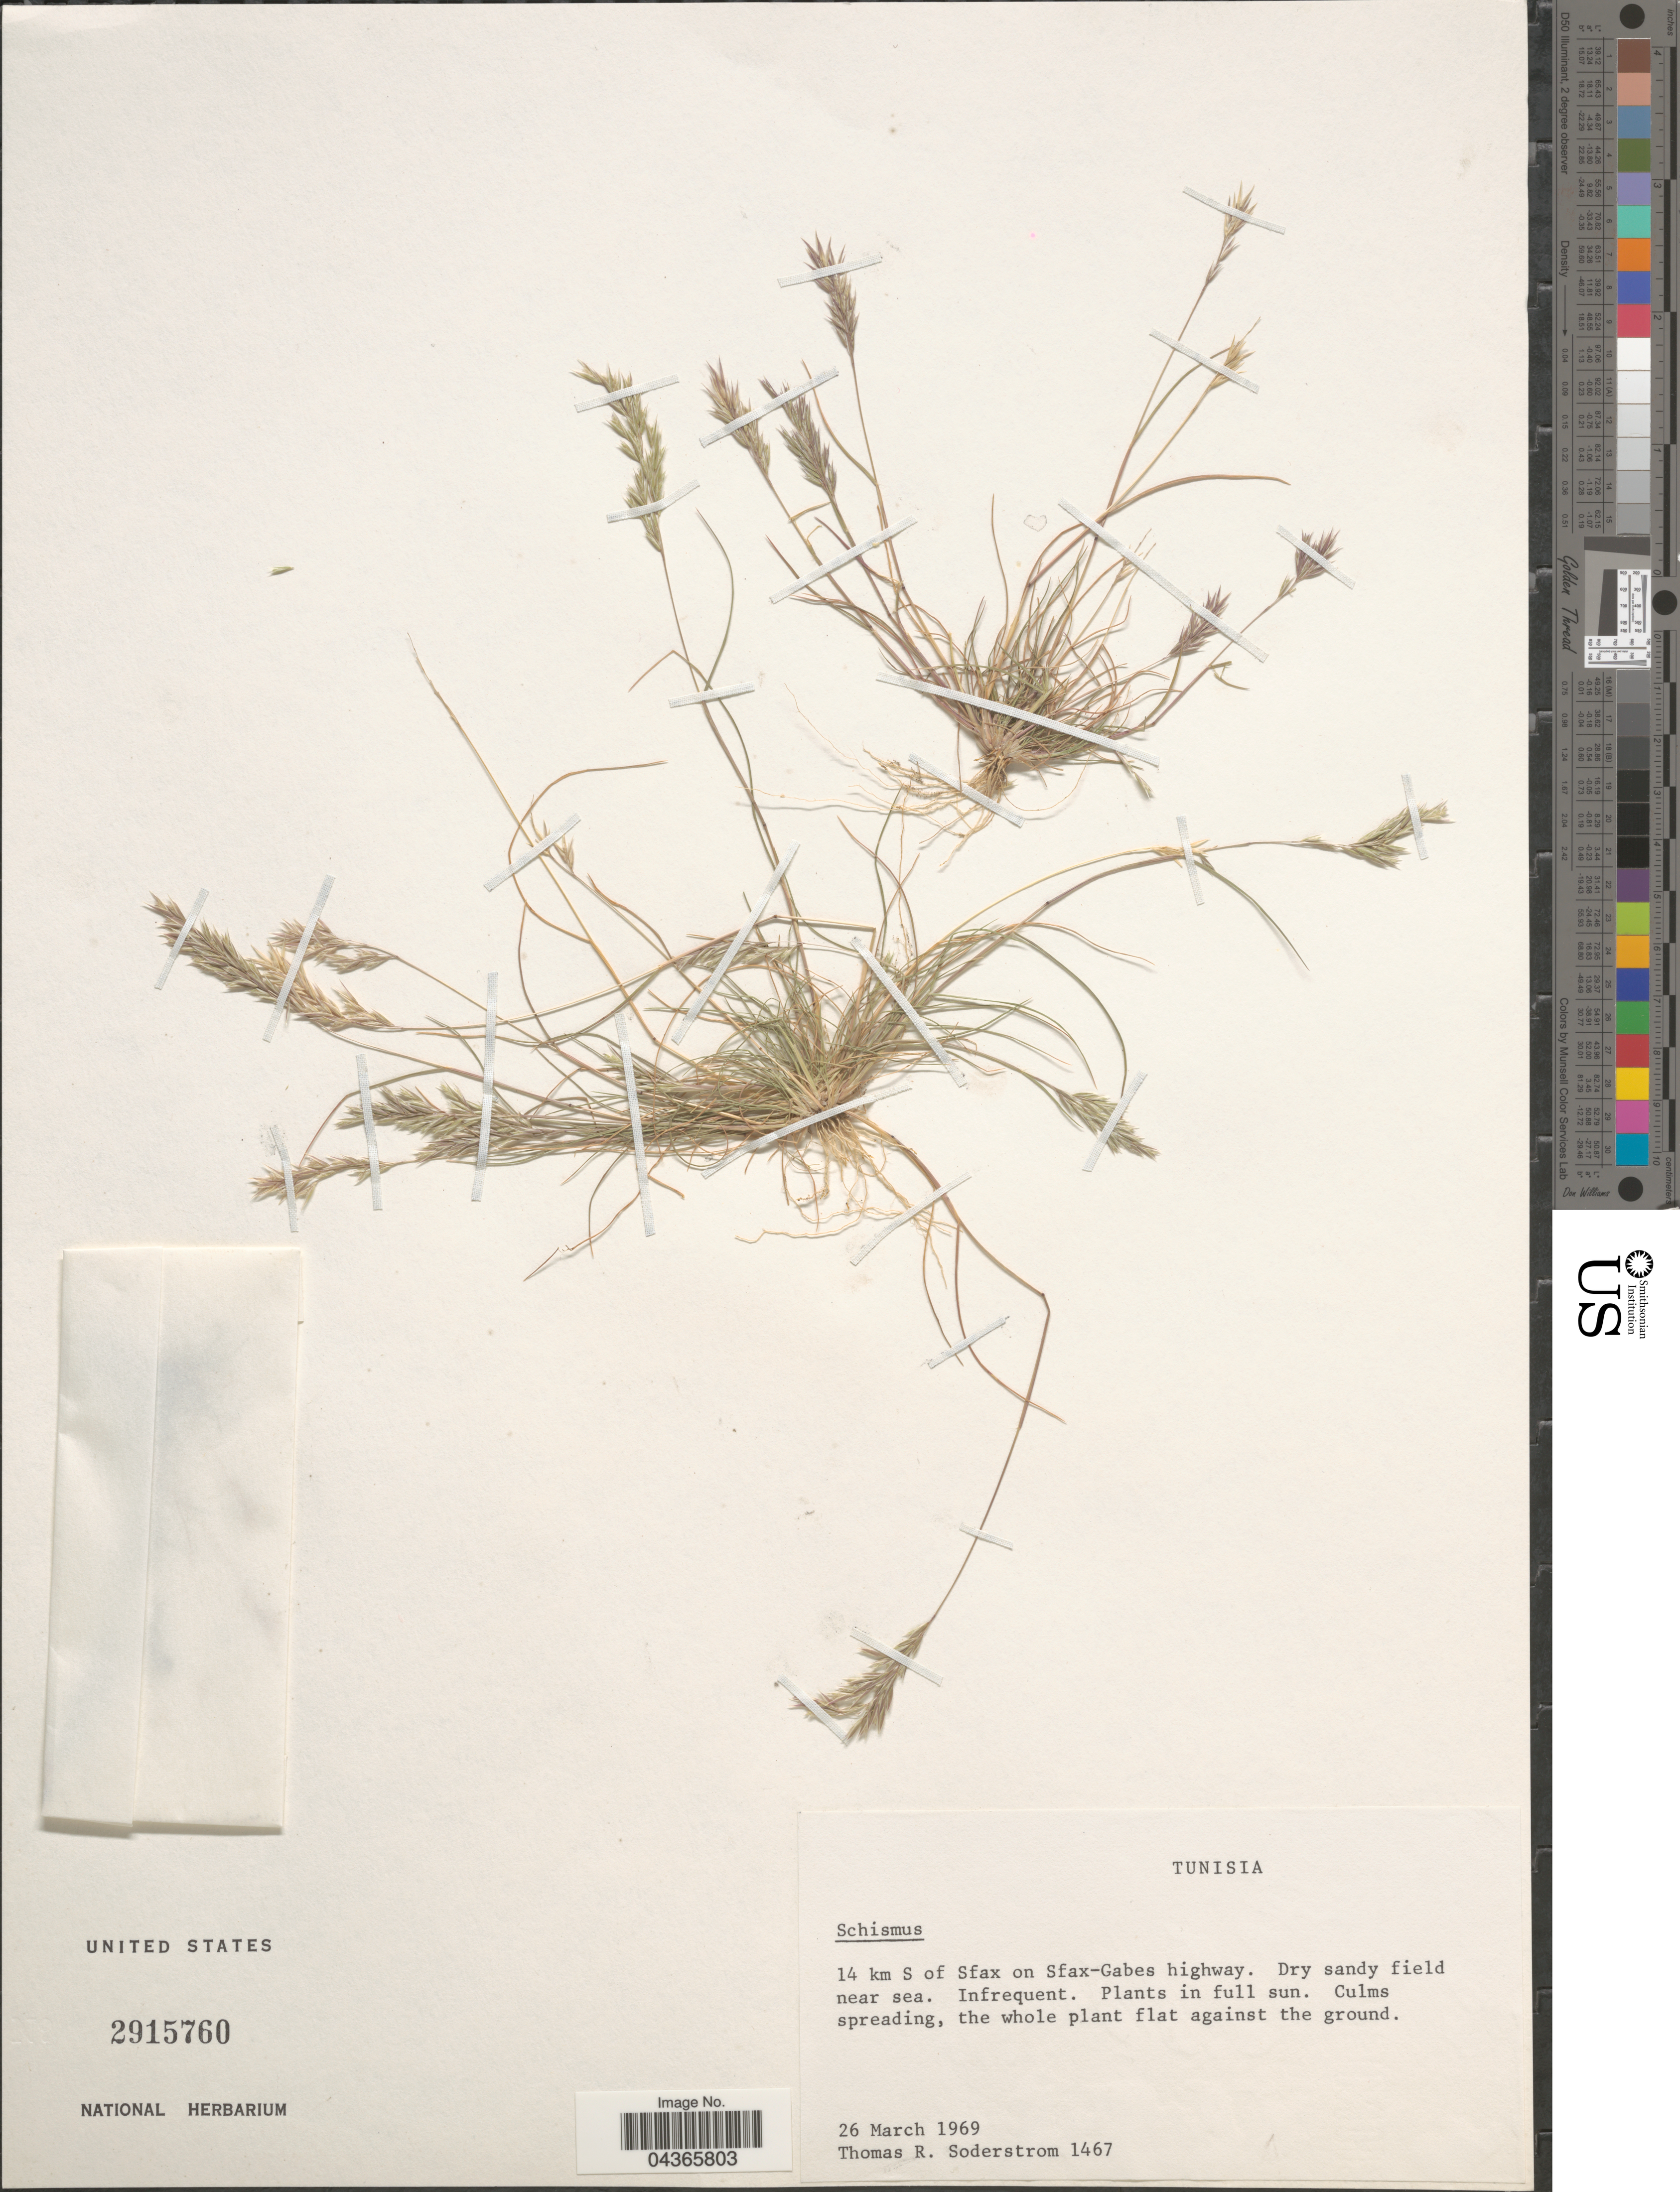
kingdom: Plantae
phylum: Tracheophyta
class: Liliopsida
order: Poales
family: Poaceae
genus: Schismus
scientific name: Schismus sp.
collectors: T. R. Soderstrom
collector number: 1467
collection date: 1969-03-26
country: Tunisia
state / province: Gabès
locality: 14 km S of Sfax on Sfax-Gabes highway. Dry sandy field near sea.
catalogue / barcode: US 2915760